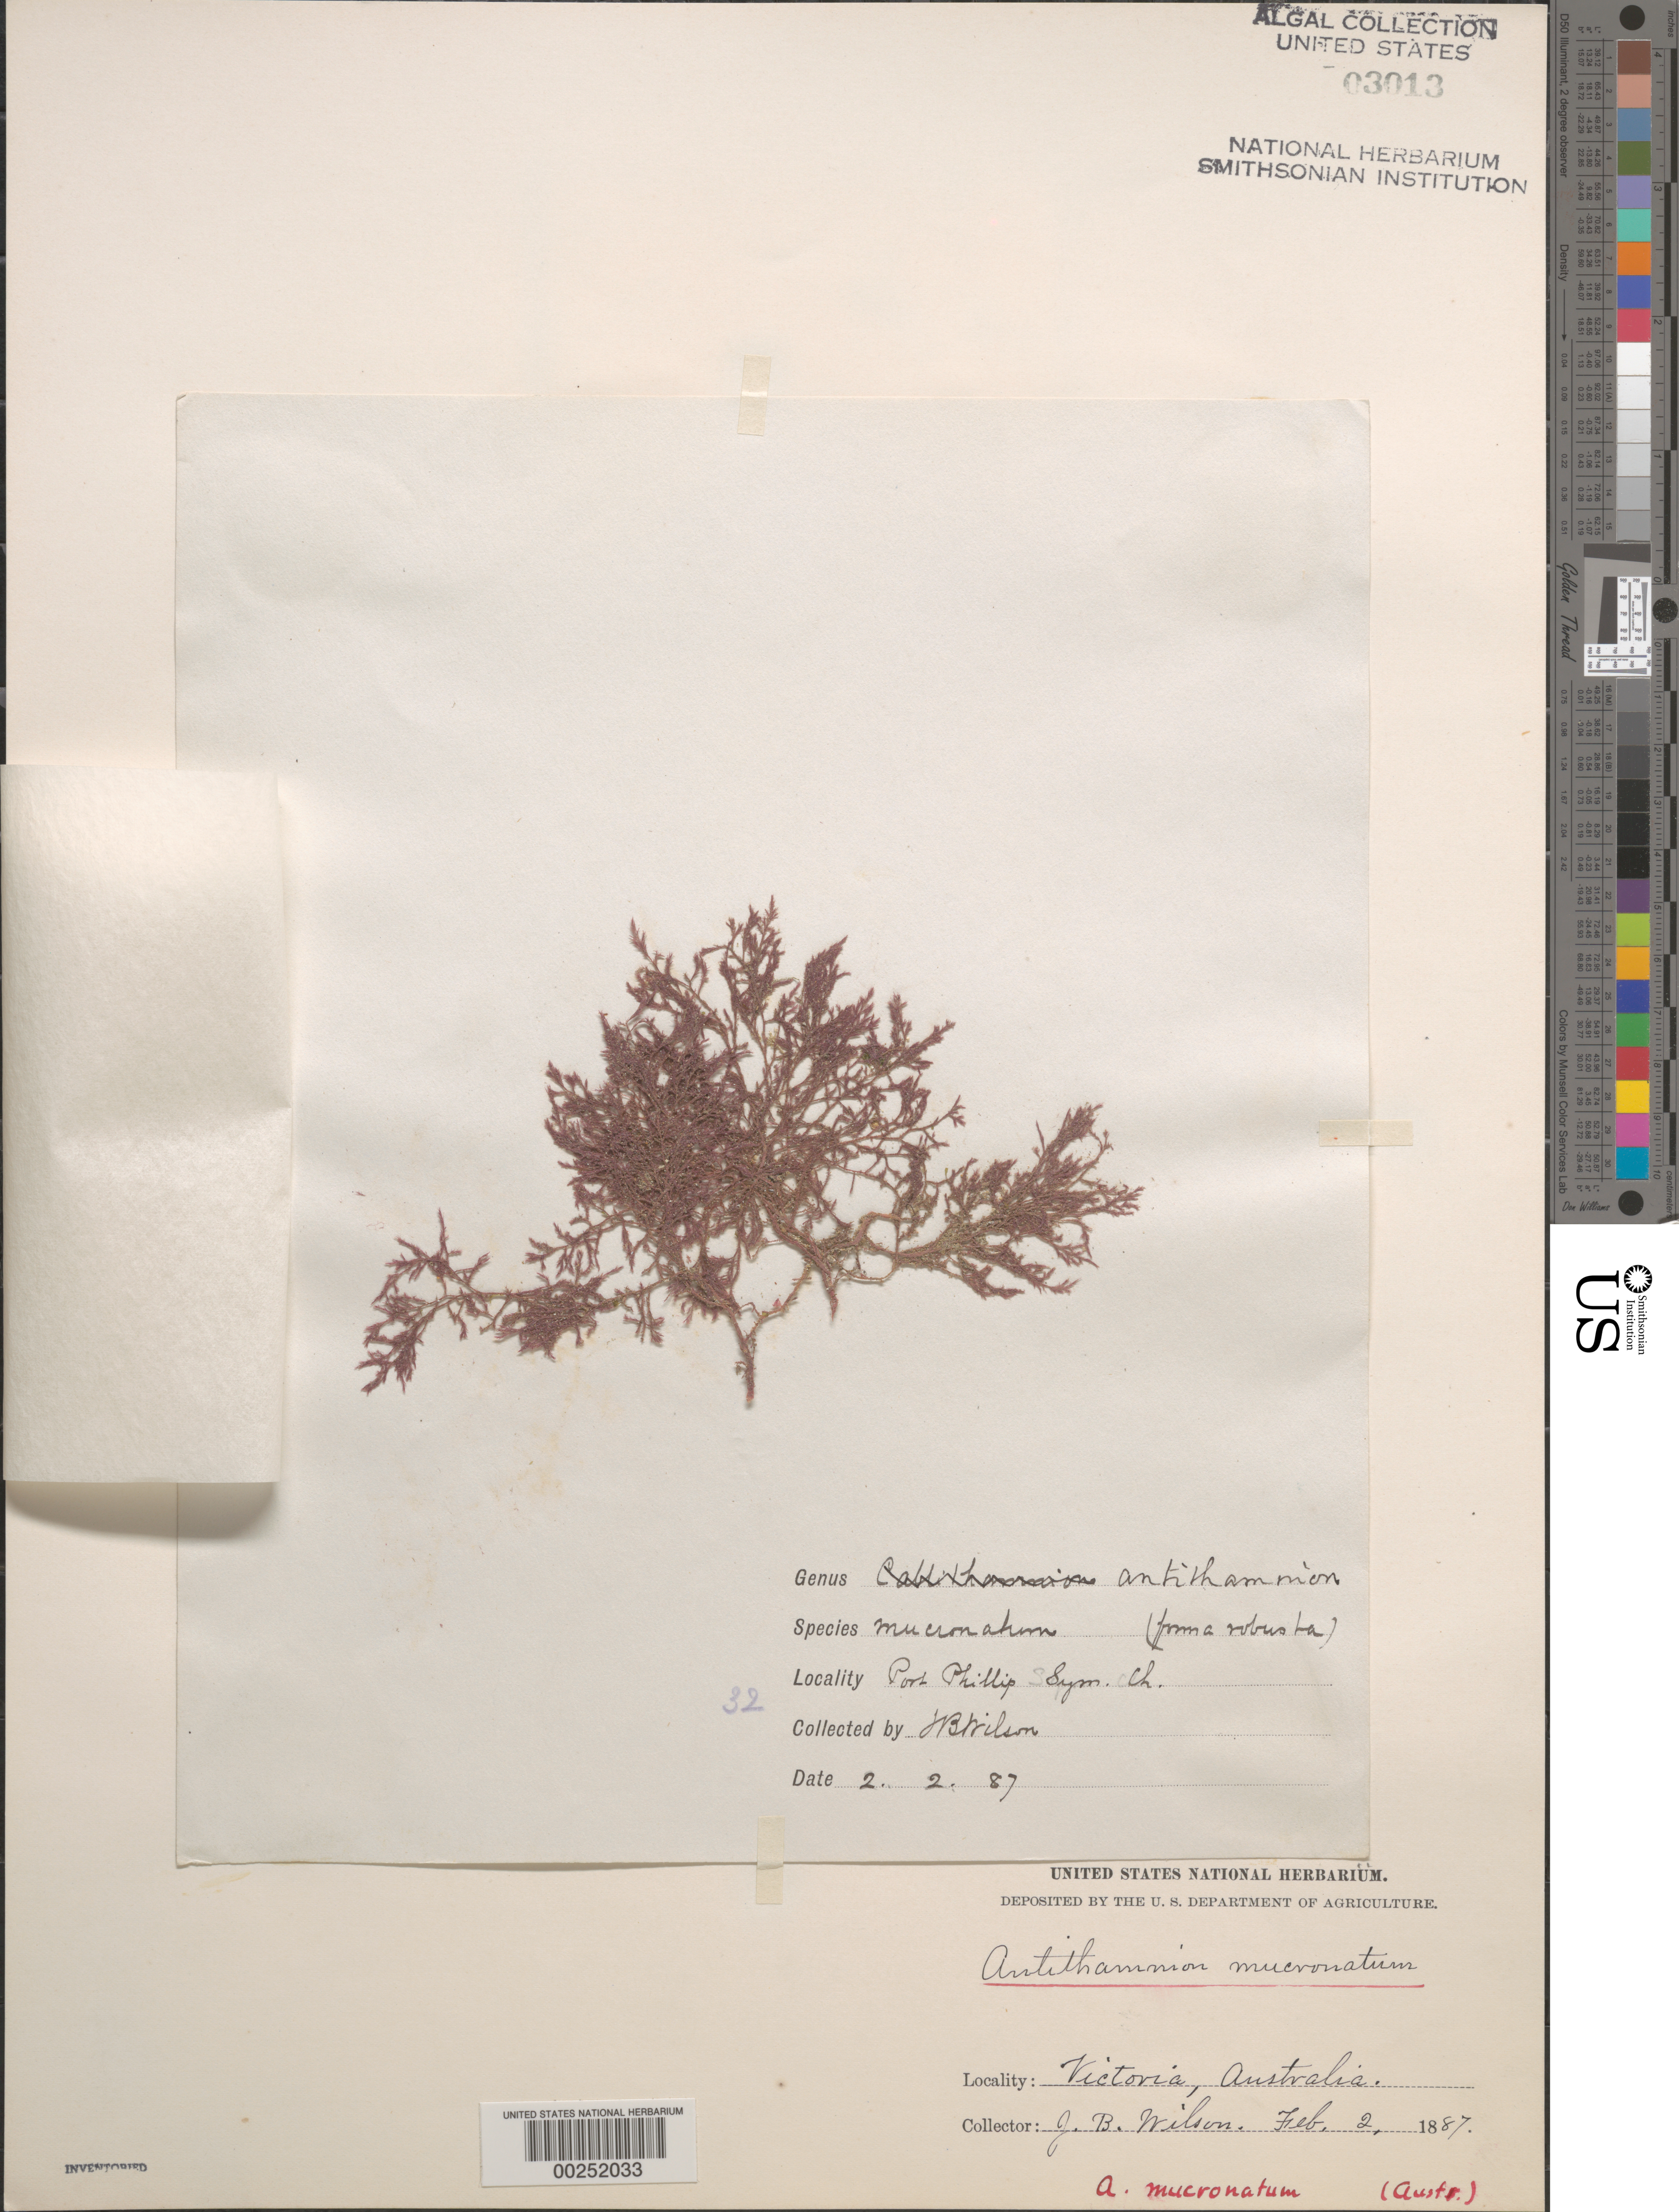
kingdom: Plantae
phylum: Rhodophyta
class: Florideophyceae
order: Ceramiales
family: Ceramiaceae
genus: Macrothamnion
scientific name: Macrothamnion pellucidum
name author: (Harv.) Wollaston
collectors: J. B. Wilson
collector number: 32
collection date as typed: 02 Feb 1887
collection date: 1887-02-02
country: Australia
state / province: Victoria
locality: Port phillip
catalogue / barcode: US 3013